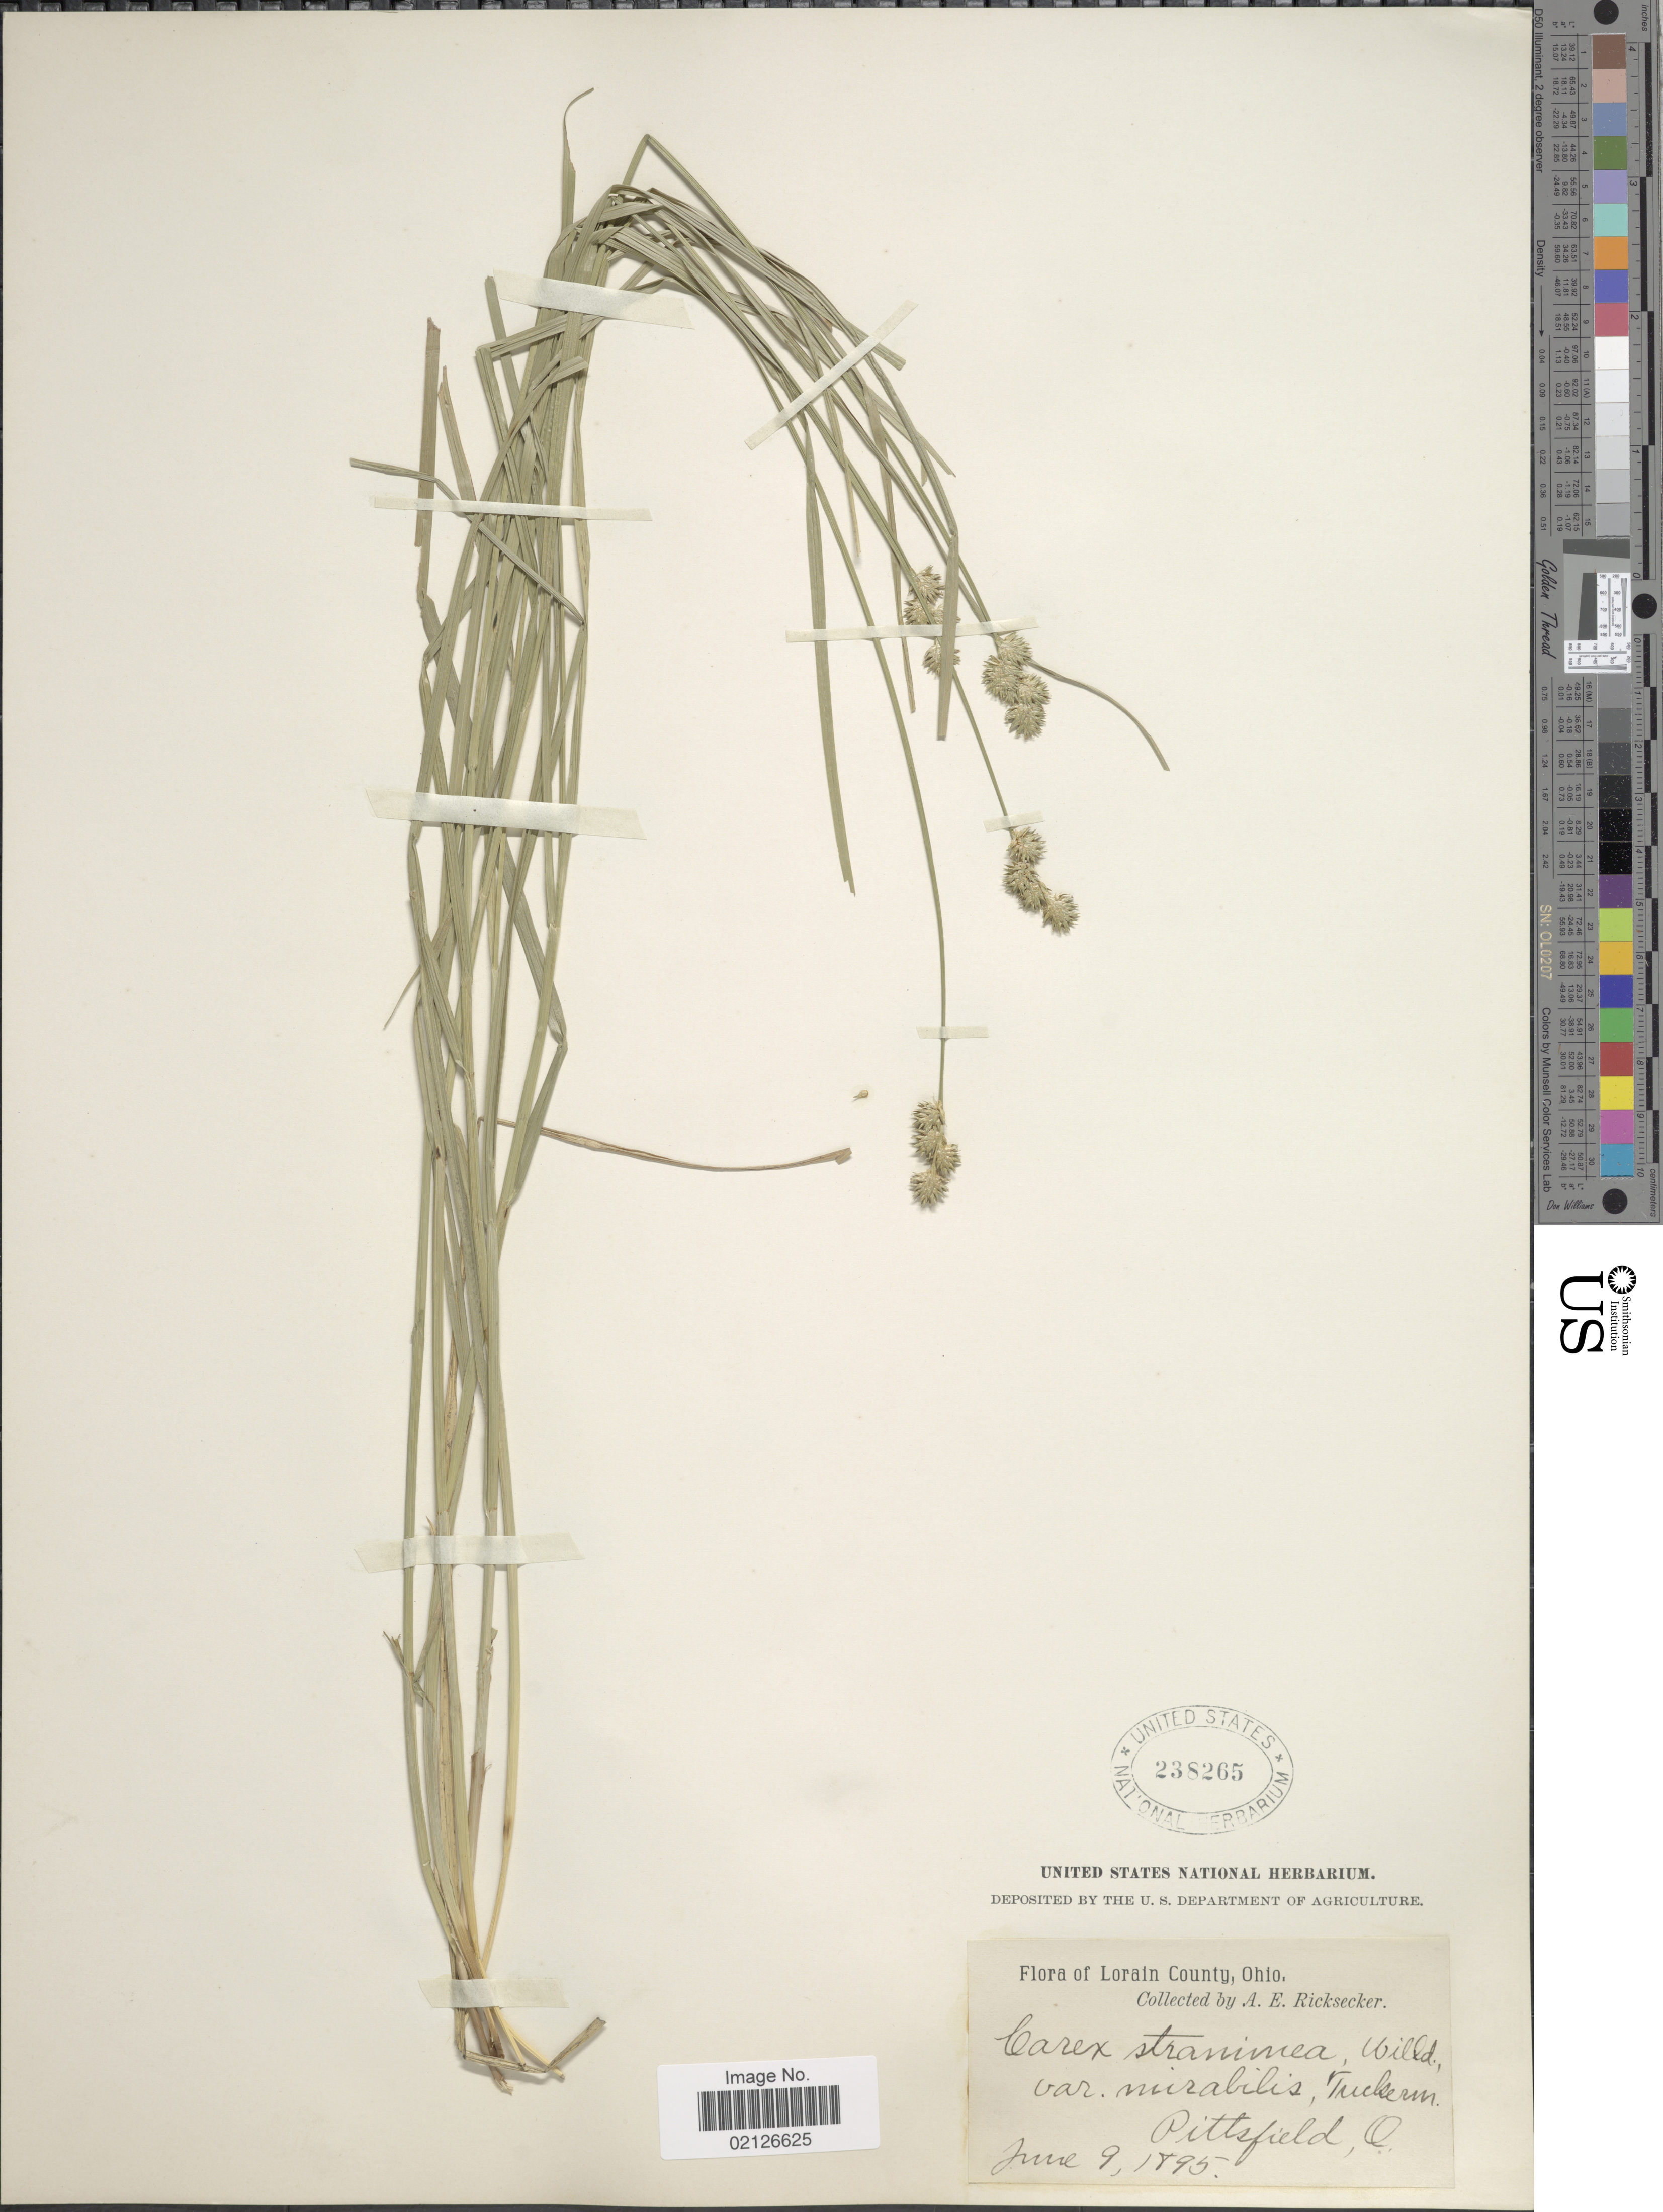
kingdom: Plantae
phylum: Tracheophyta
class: Liliopsida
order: Poales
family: Cyperaceae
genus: Carex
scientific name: Carex normalis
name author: Mack.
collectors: A. E. Ricksecker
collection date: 1895-06-09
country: United States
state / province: Ohio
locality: Lorain County, Pittsfield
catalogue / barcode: US 238265